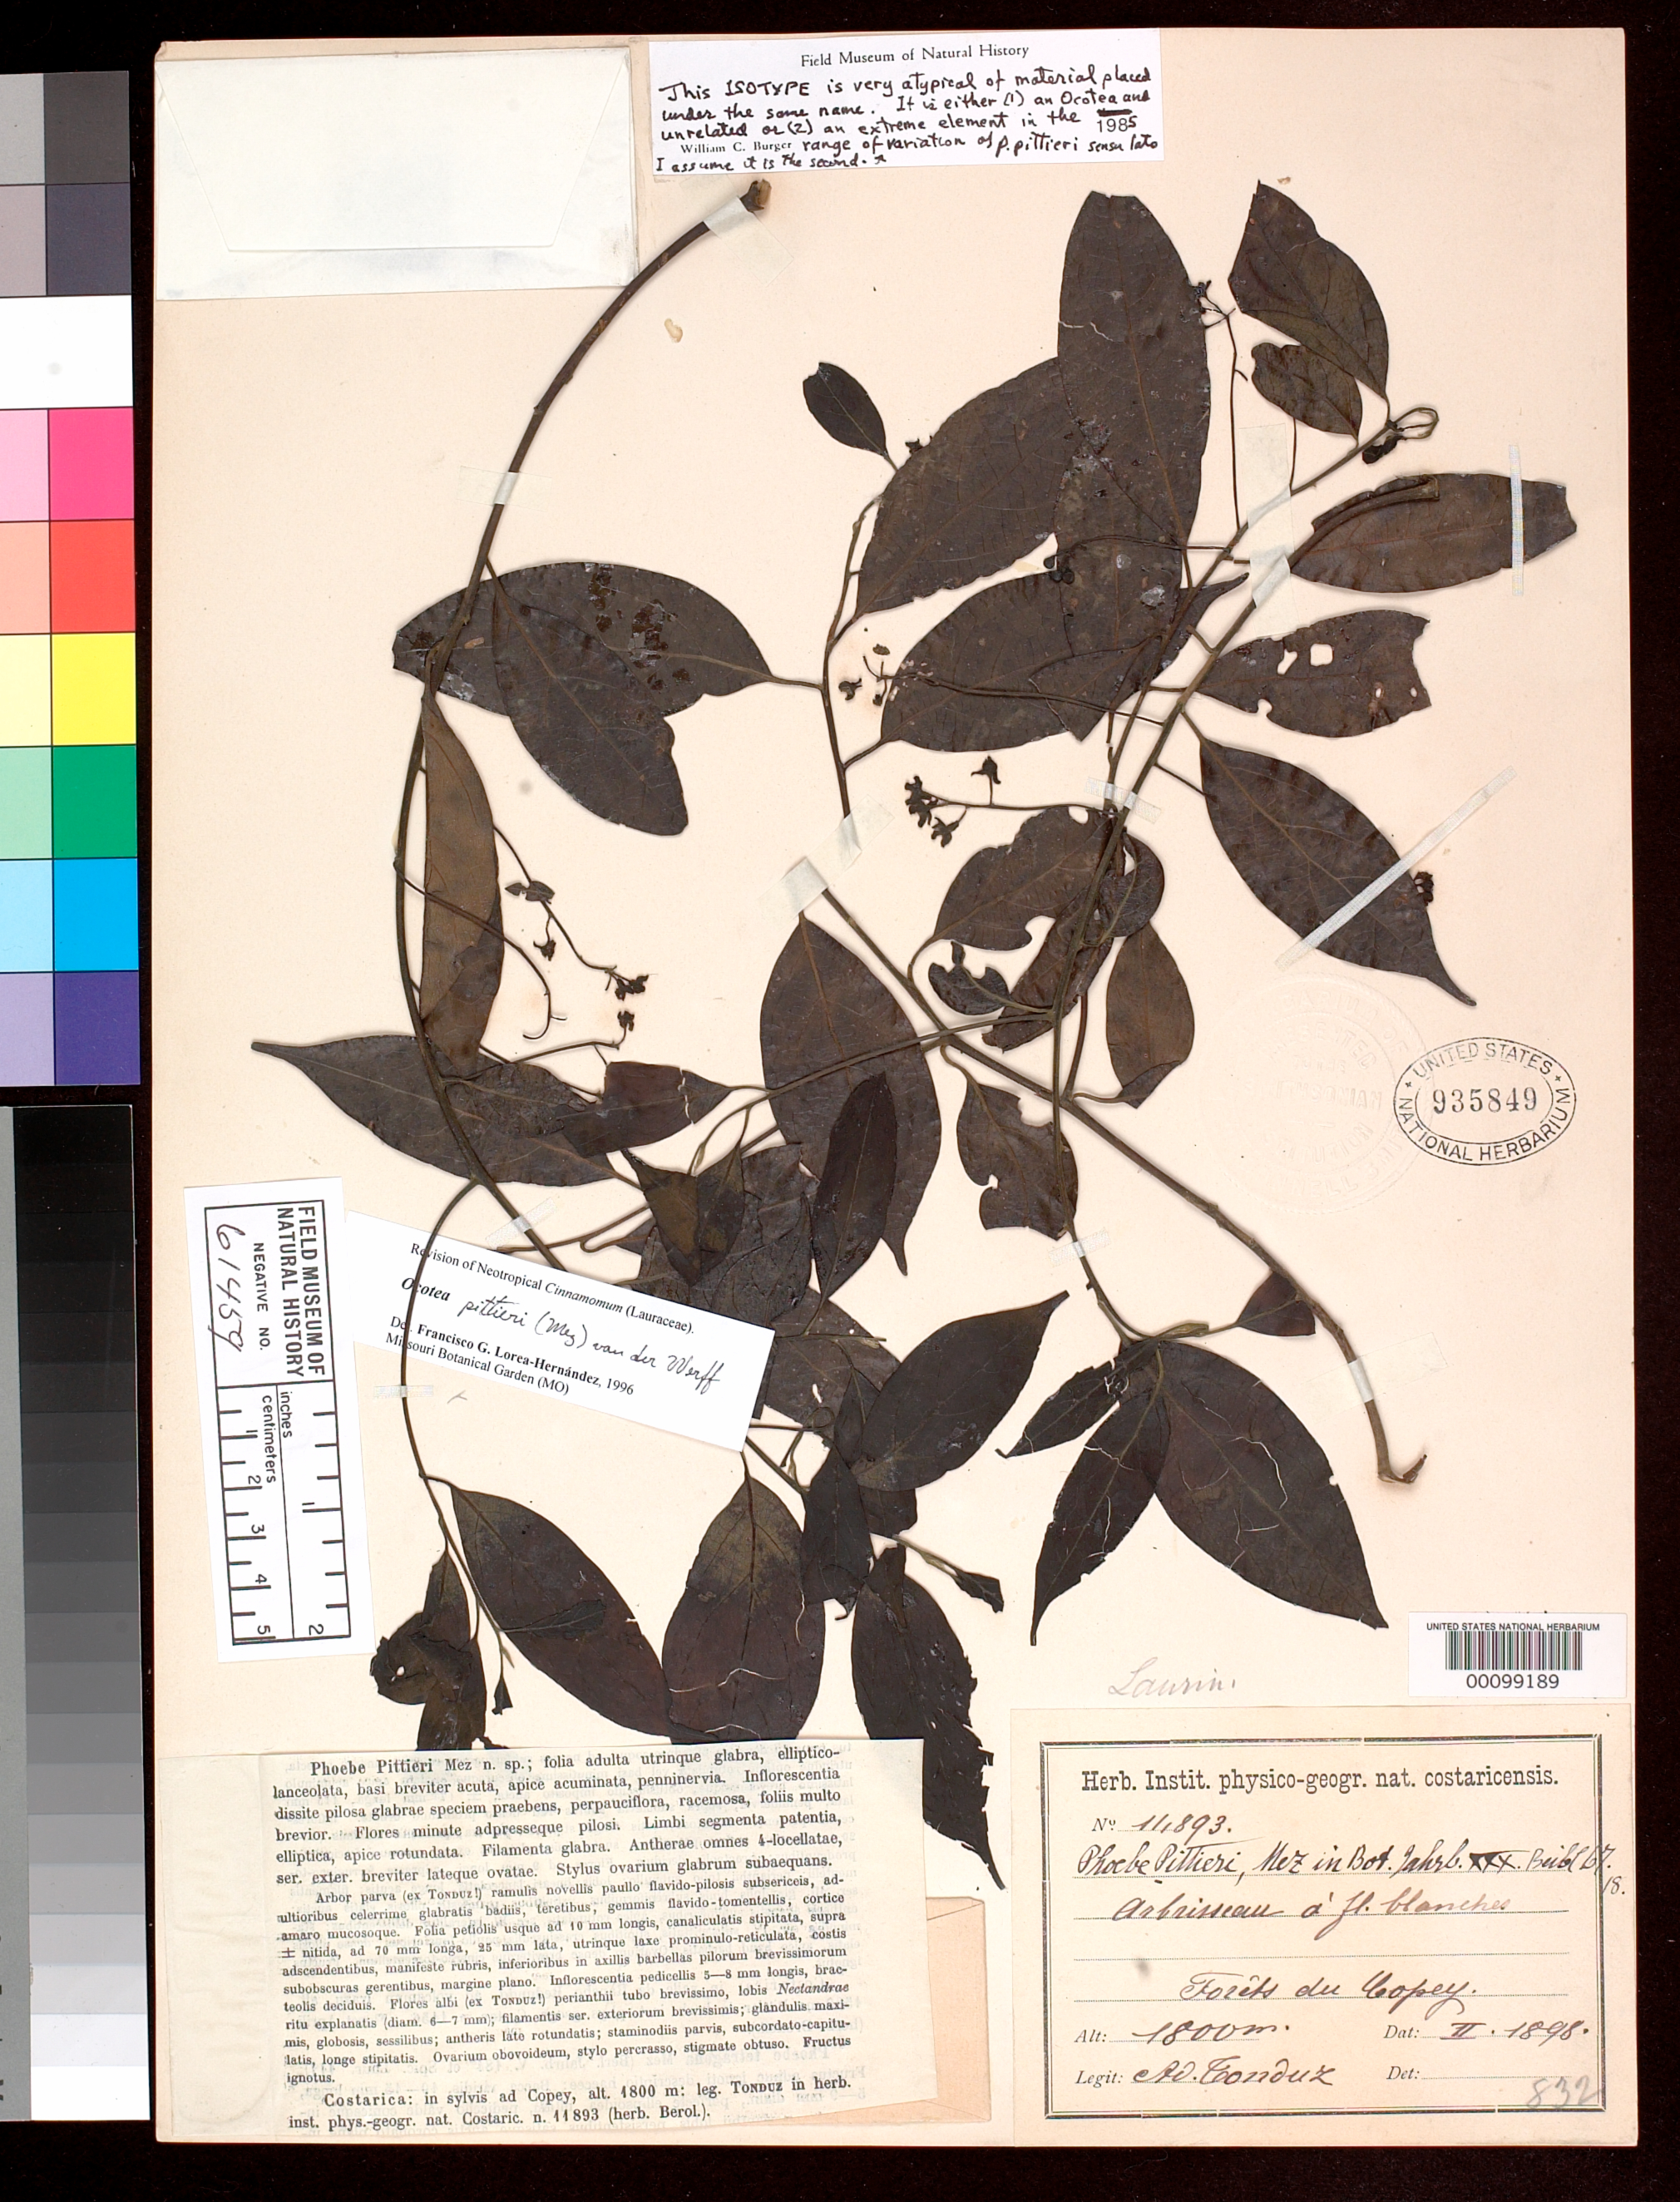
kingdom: Plantae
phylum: Tracheophyta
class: Magnoliopsida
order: Laurales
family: Lauraceae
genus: Phoebe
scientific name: Phoebe pittieri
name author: Mez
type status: Isotype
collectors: A. Tonduz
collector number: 11893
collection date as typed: Feb 1898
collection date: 1898-02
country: Costa Rica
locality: Forets du Copey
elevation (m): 1800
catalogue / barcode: US 935849